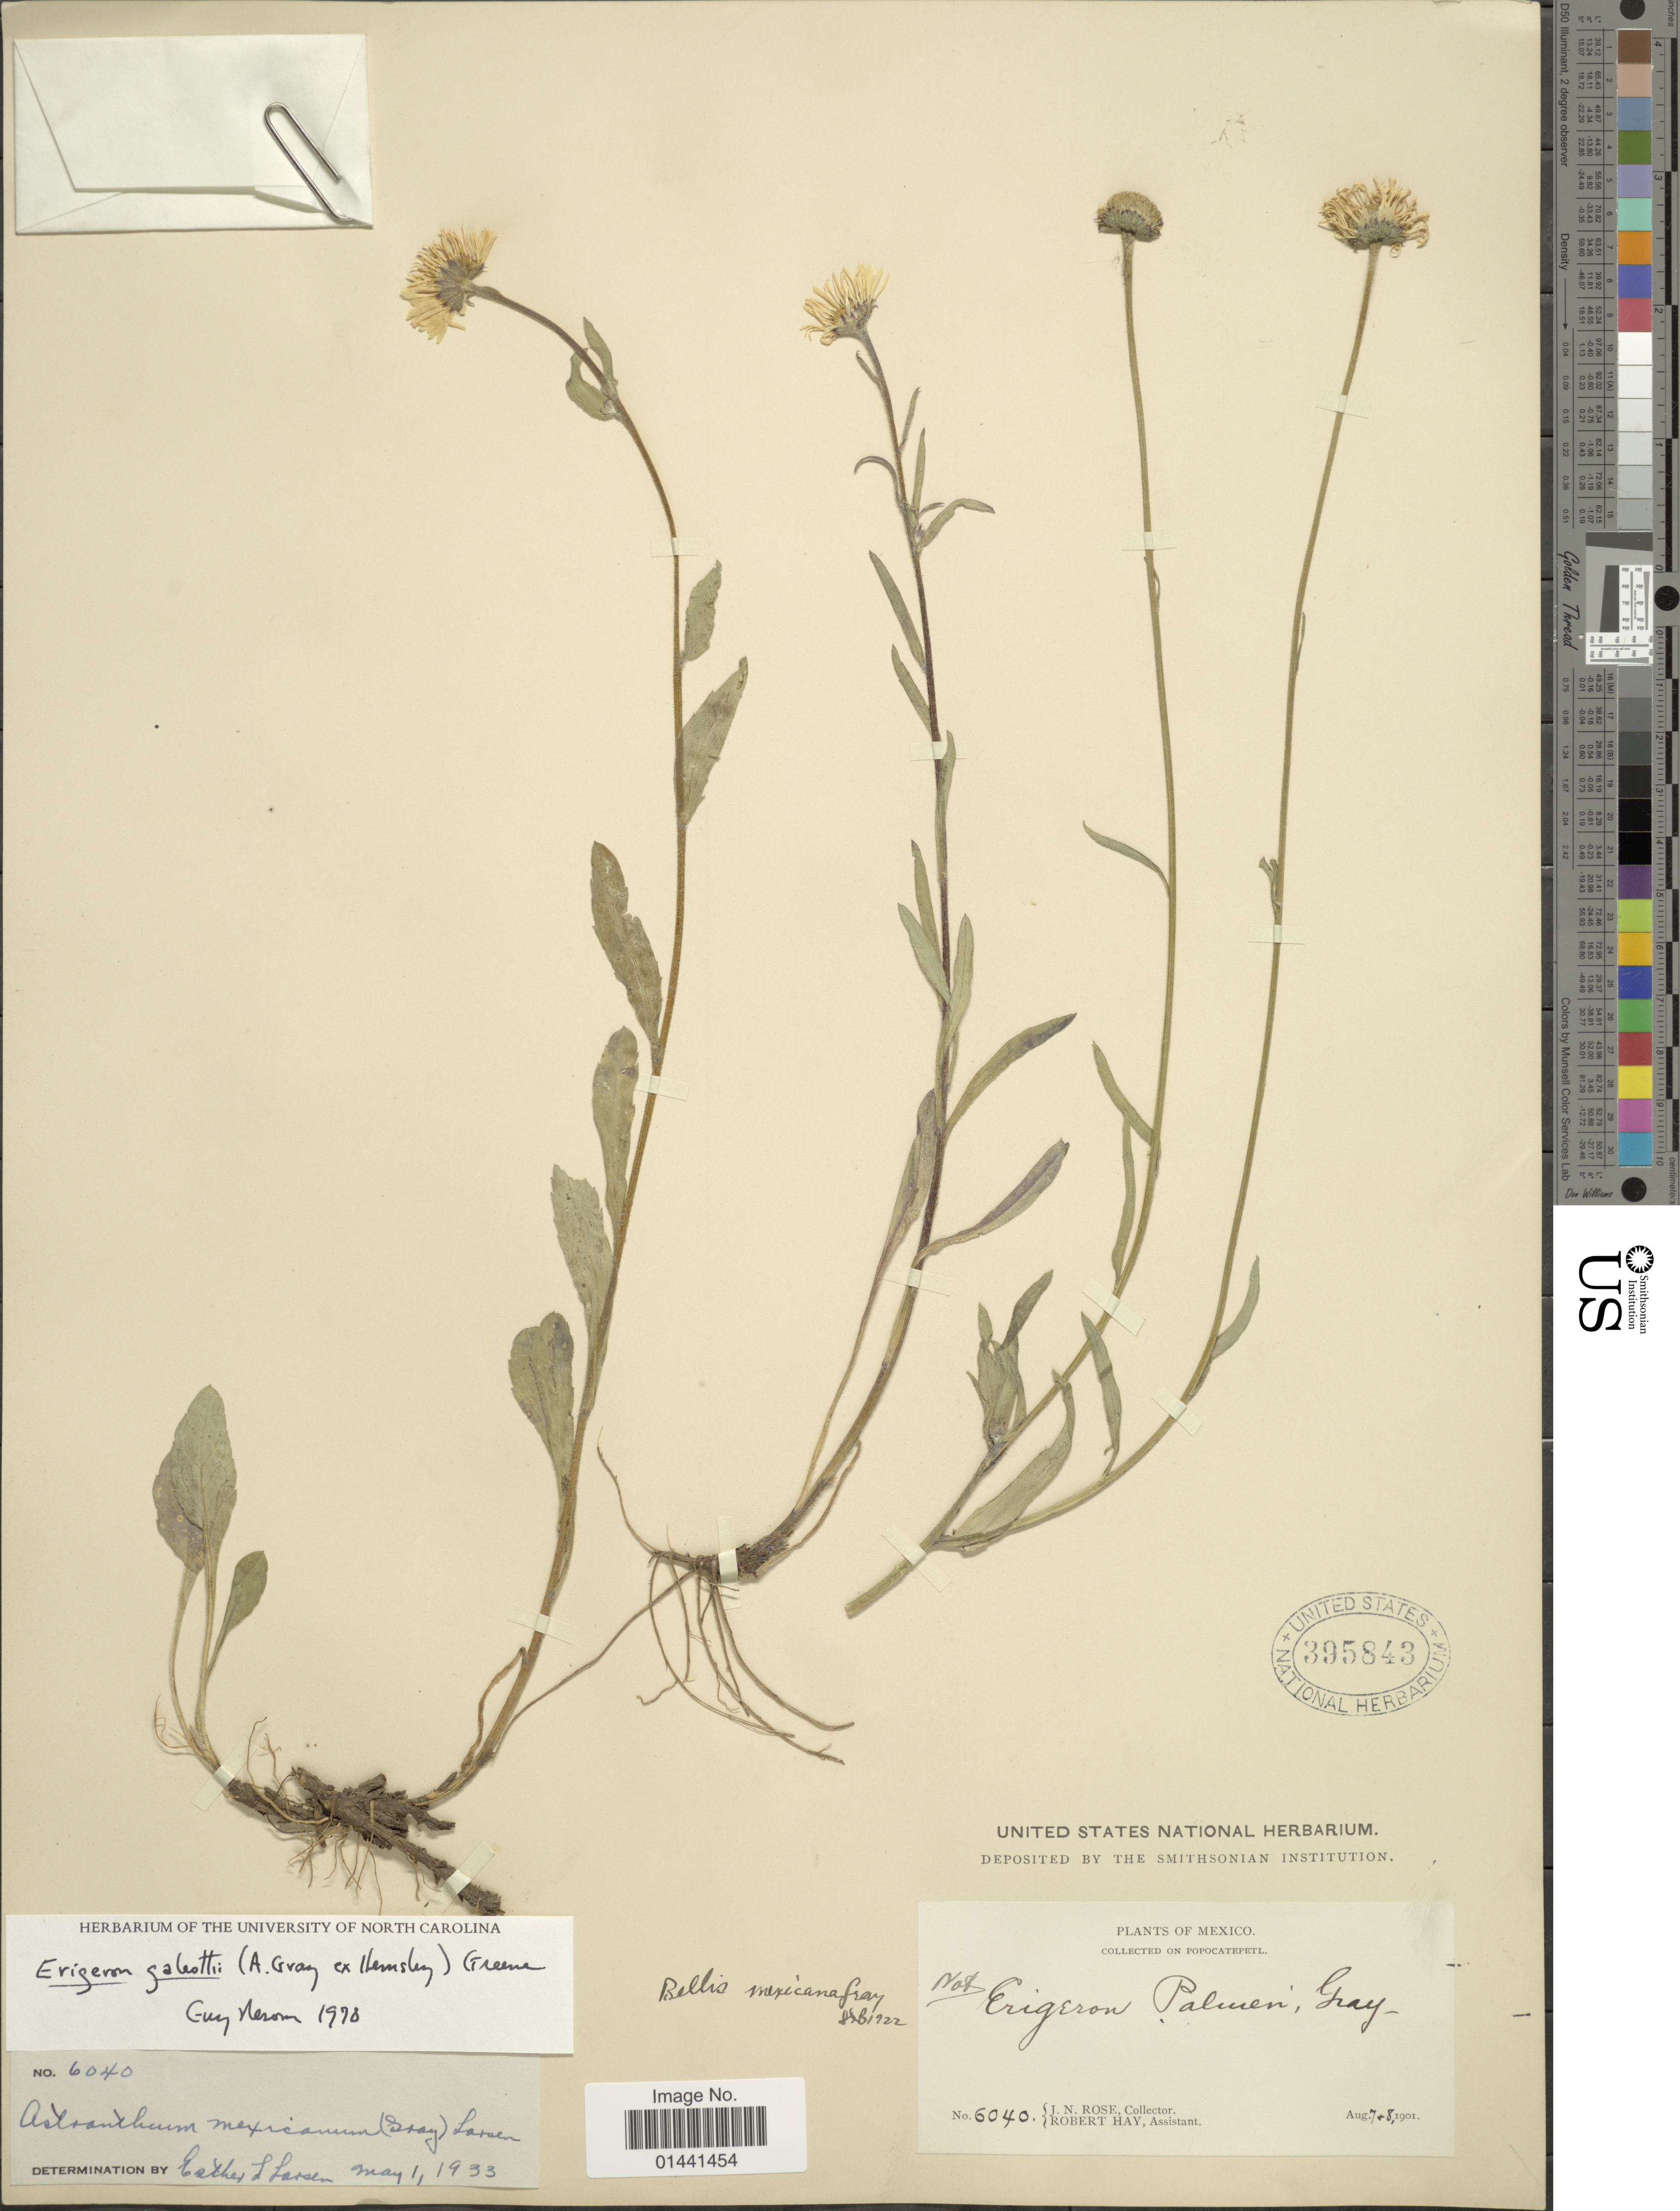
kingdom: Plantae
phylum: Tracheophyta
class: Magnoliopsida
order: Asterales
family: Asteraceae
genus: Erigeron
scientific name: Erigeron galeottii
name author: (A. Gray ex Hemsl.) Greene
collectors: J. N. Rose & R. Hay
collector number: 6040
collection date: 1901-08-07/1901-08-08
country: Mexico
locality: Popocatepetl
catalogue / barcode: US 395843